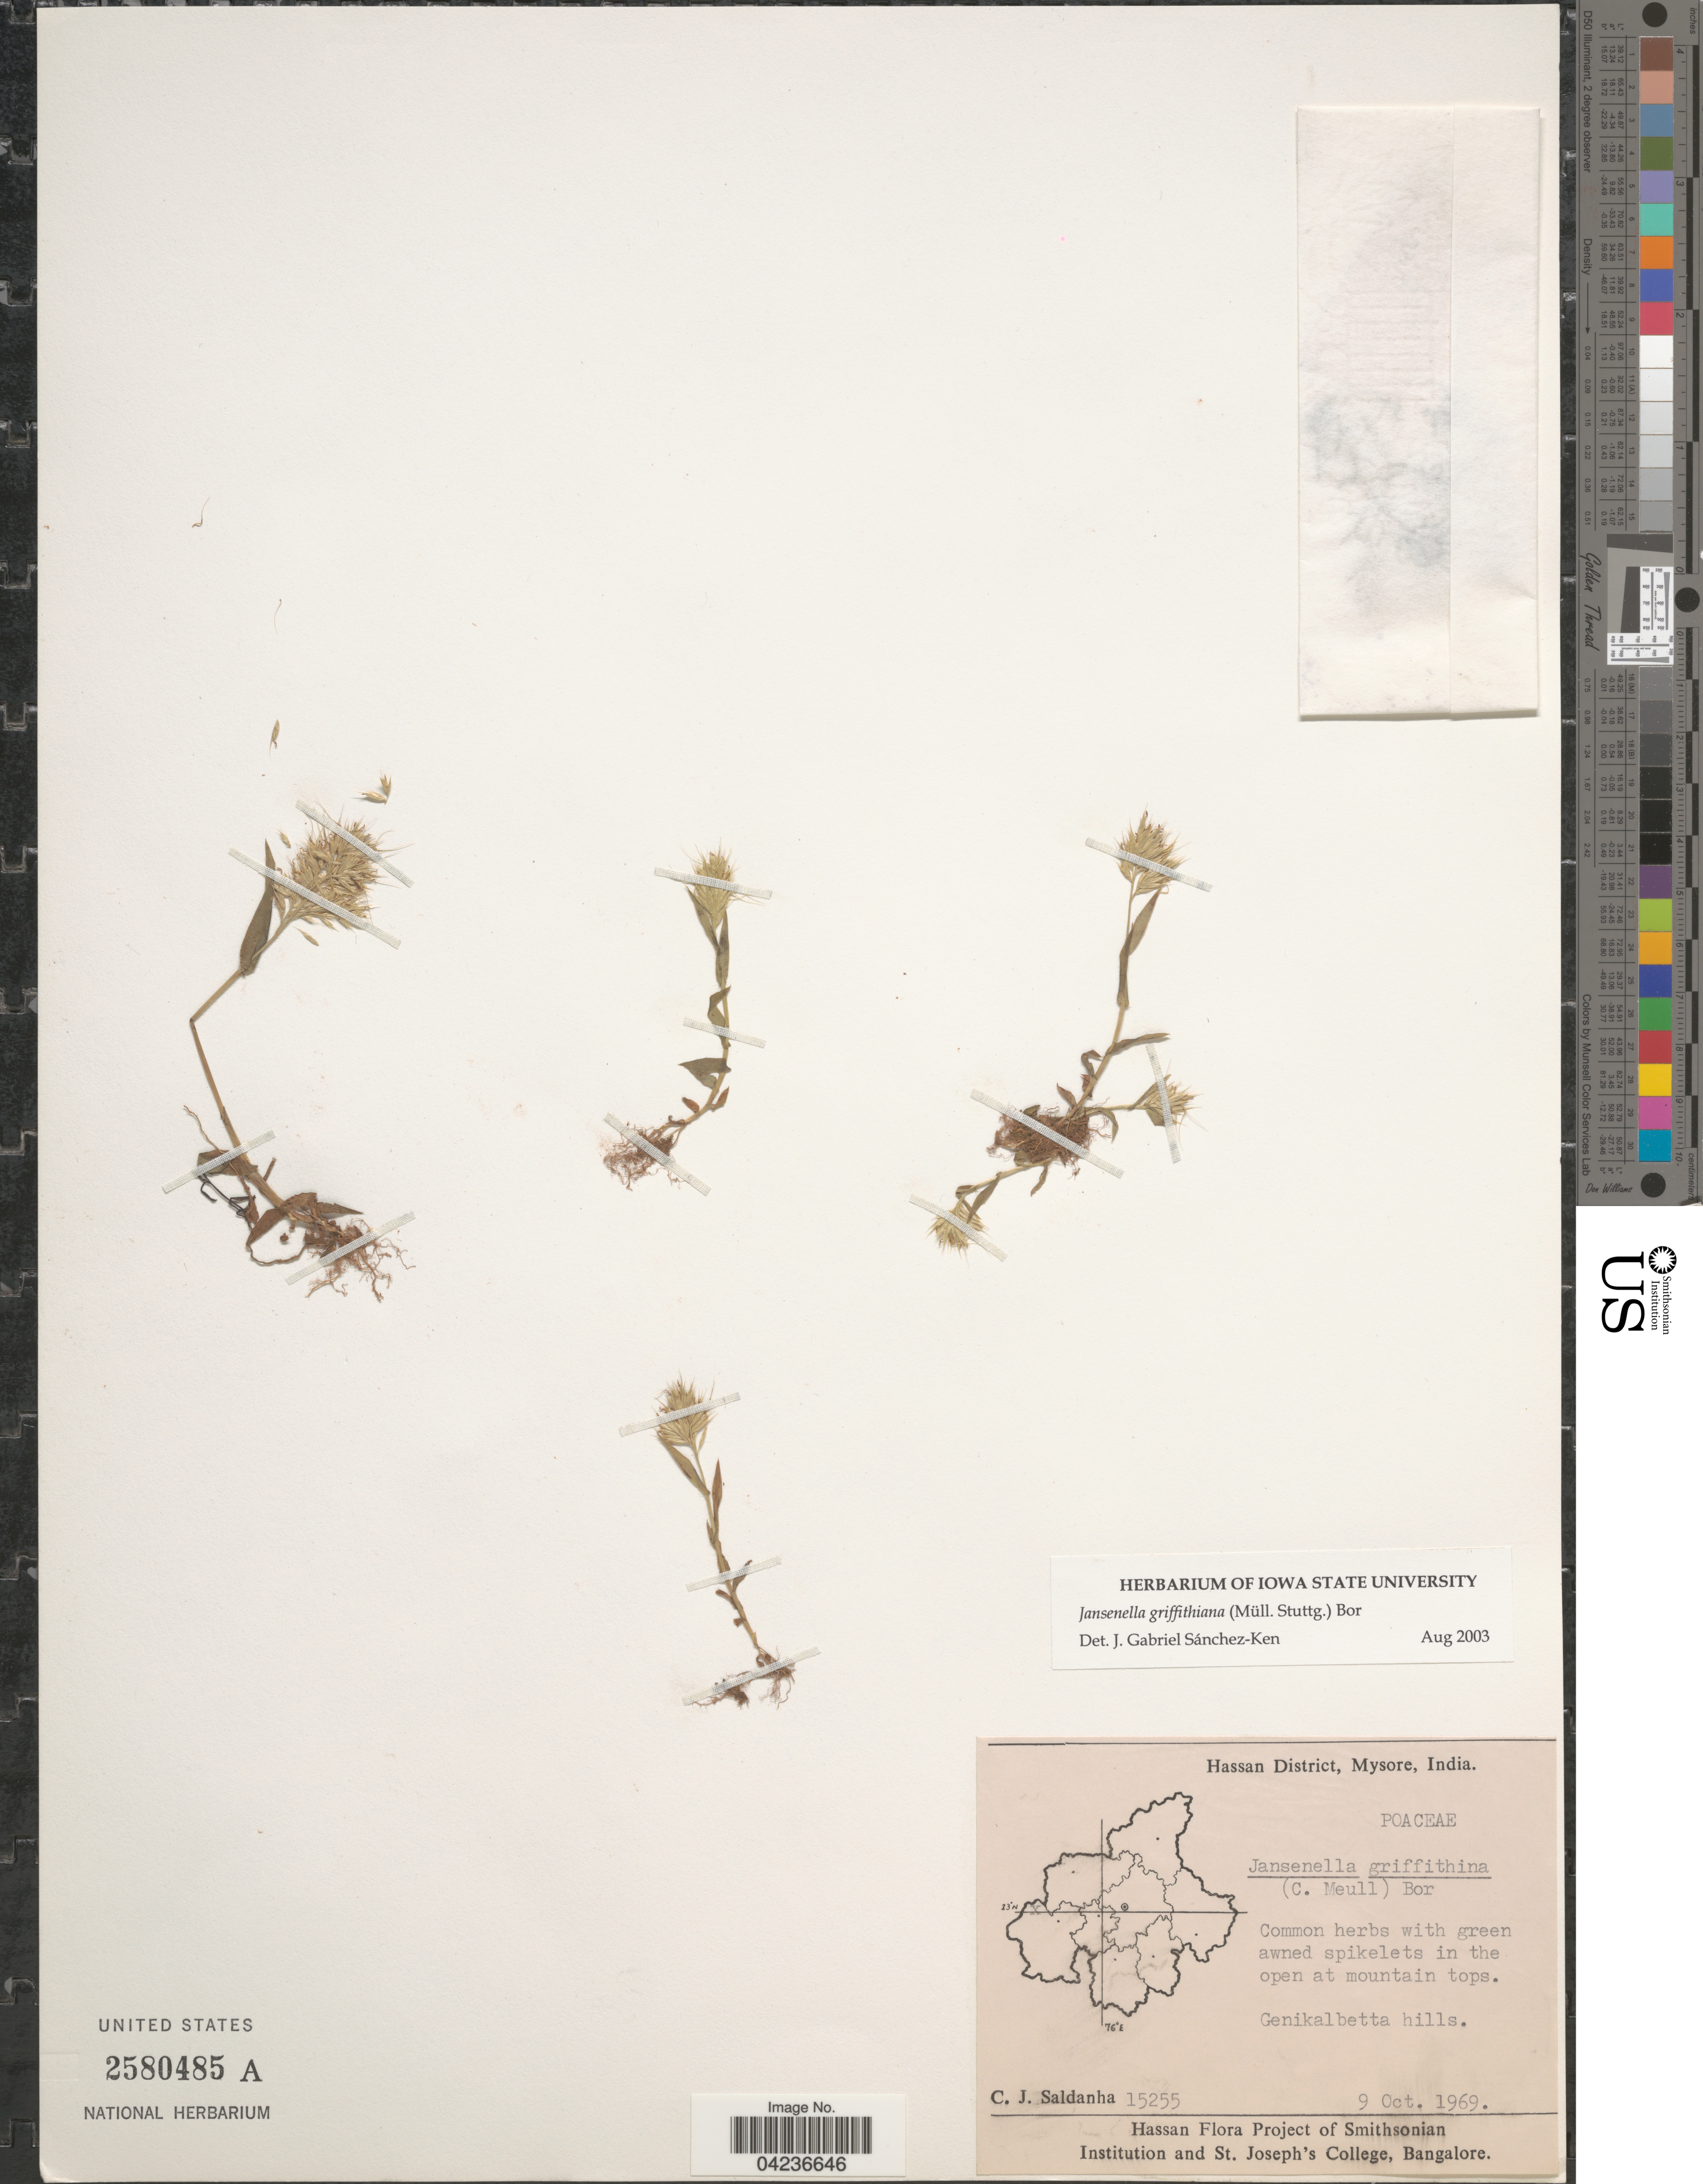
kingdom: Plantae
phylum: Tracheophyta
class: Liliopsida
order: Poales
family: Poaceae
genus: Jansenella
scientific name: Jansenella griffithiana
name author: (Müll. Stuttg.) Bor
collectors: C. J. Saldanha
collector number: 15255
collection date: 1969-10-09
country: India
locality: Hassan District, Mysore. Genikalbetta hills.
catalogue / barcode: US 2580485A